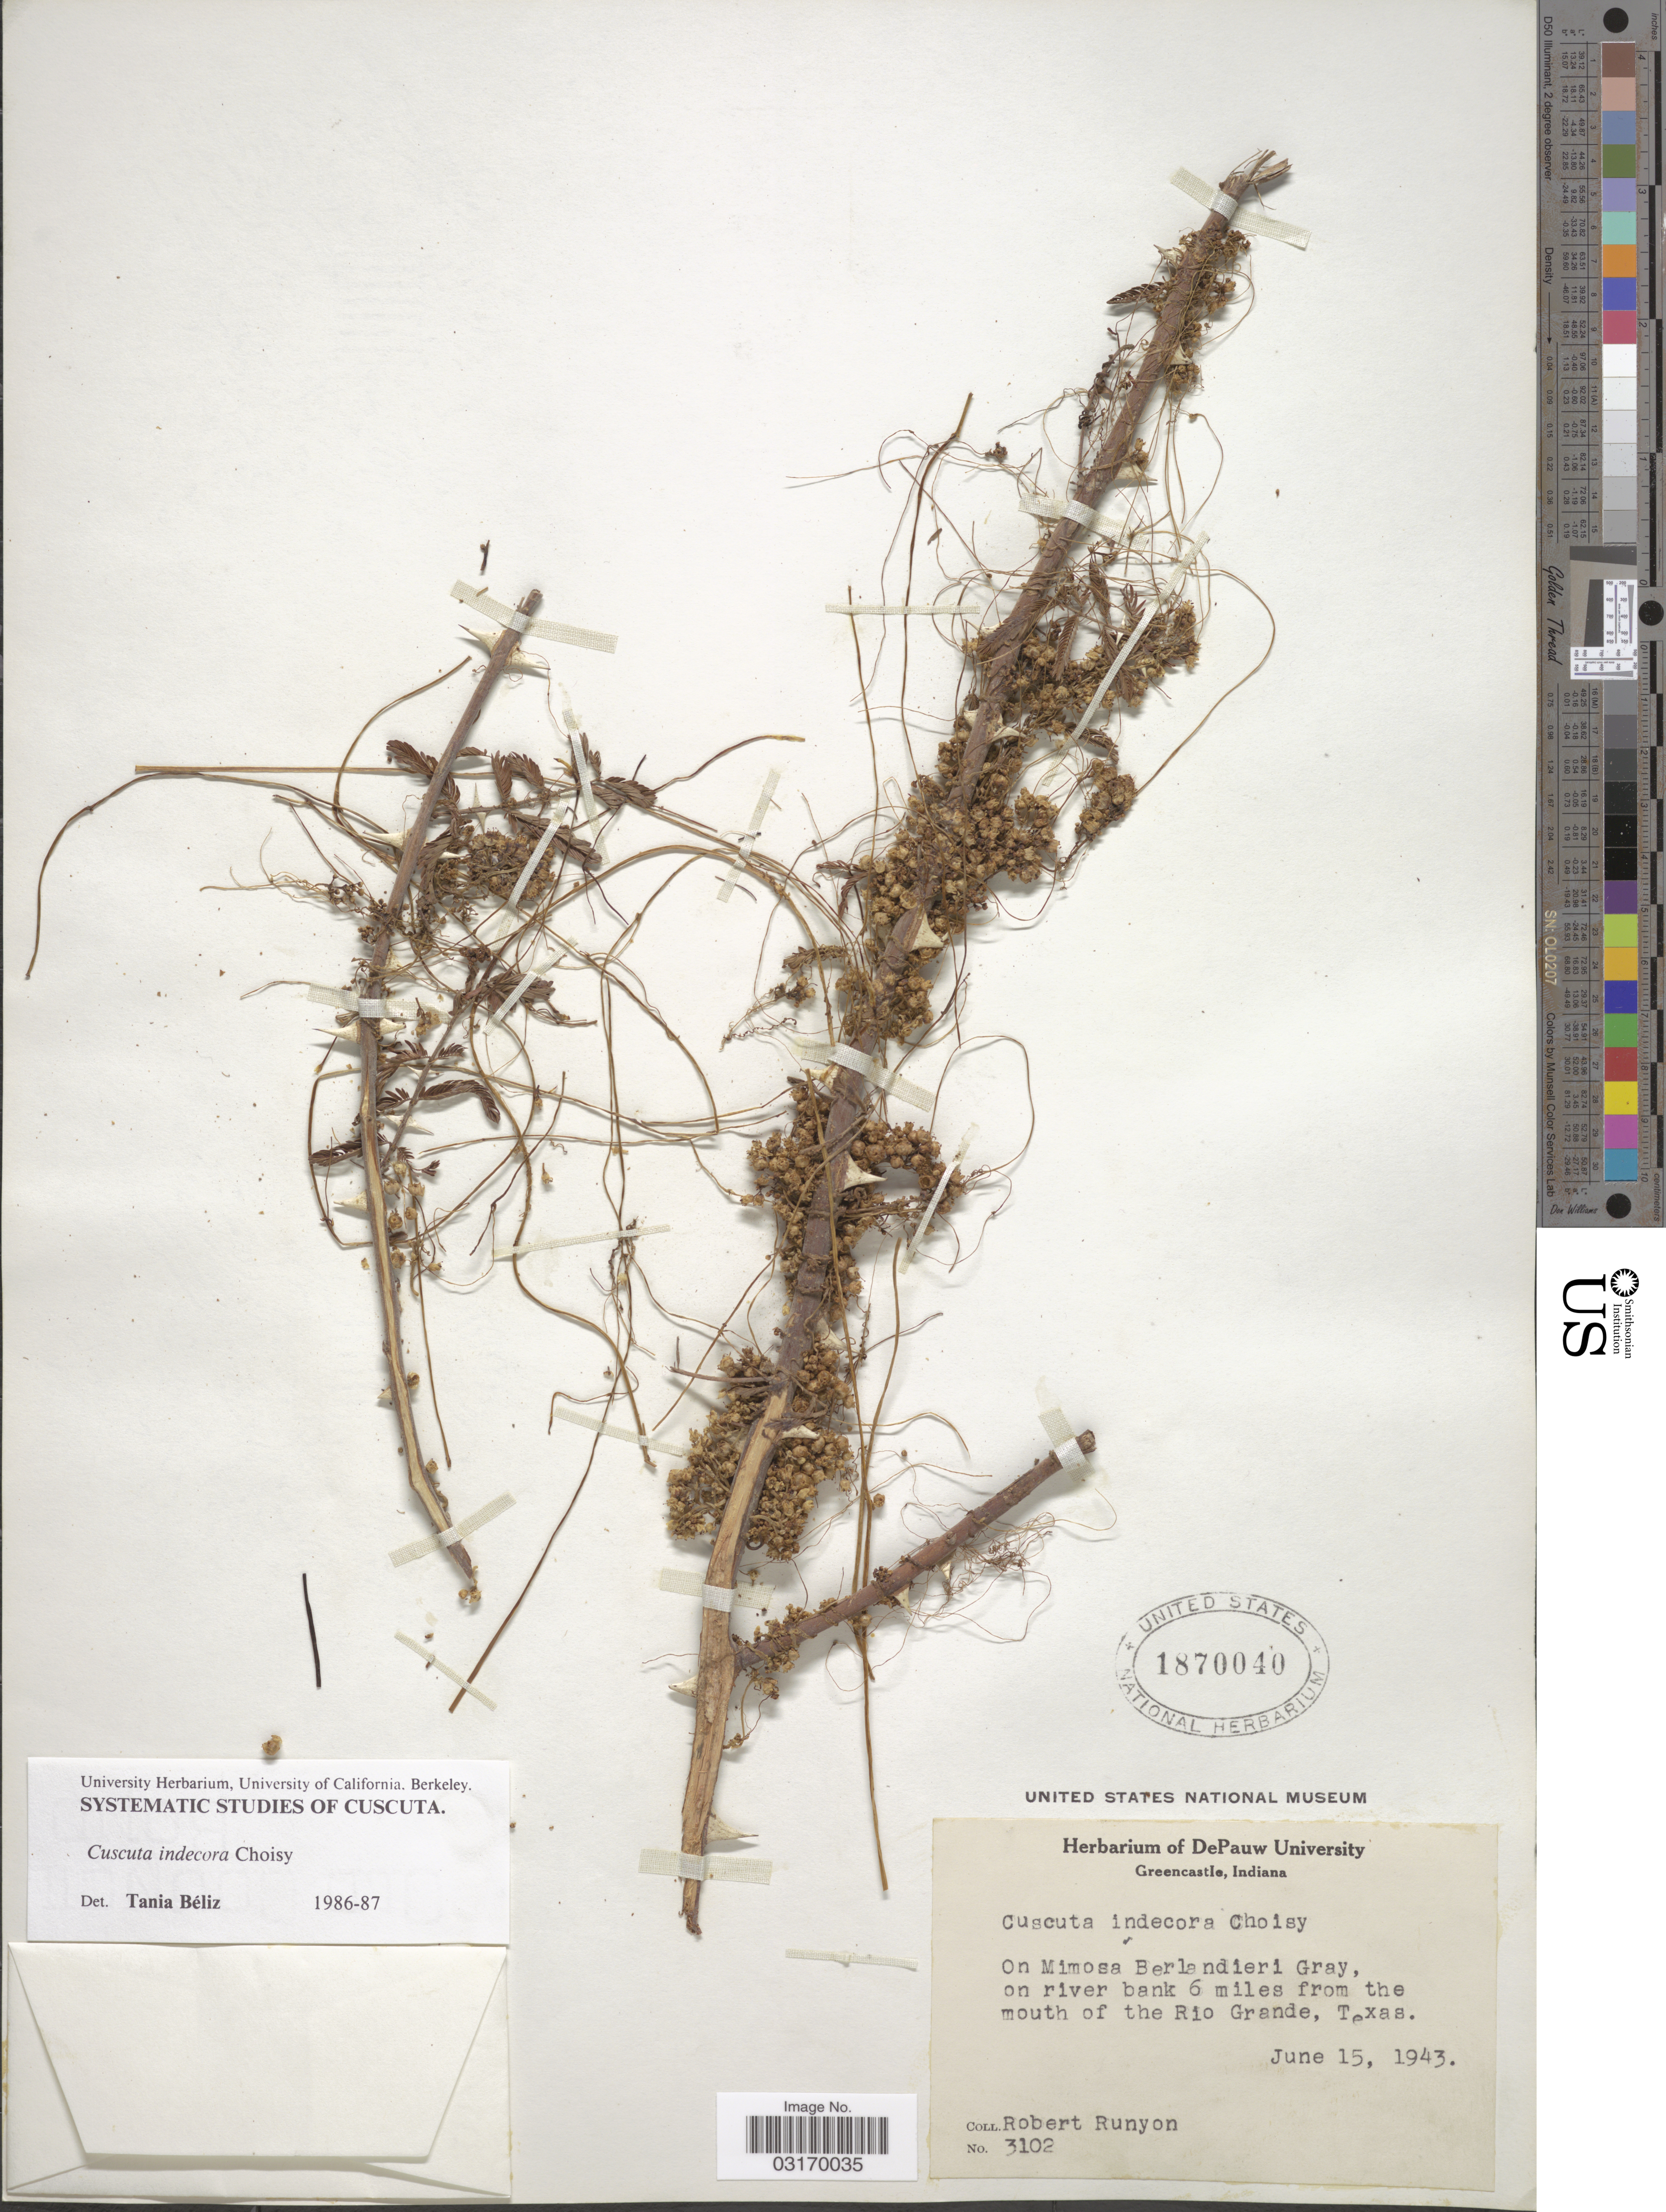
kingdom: Plantae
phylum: Tracheophyta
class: Magnoliopsida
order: Solanales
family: Convolvulaceae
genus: Cuscuta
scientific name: Cuscuta indecora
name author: Choisy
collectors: R. Runyon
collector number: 3102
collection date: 1943-06-15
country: United States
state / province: Texas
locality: On Mimosa Berlandieri Gray, on river bank 6 miles from the mouth of the Rio Grande.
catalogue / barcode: US 1870040